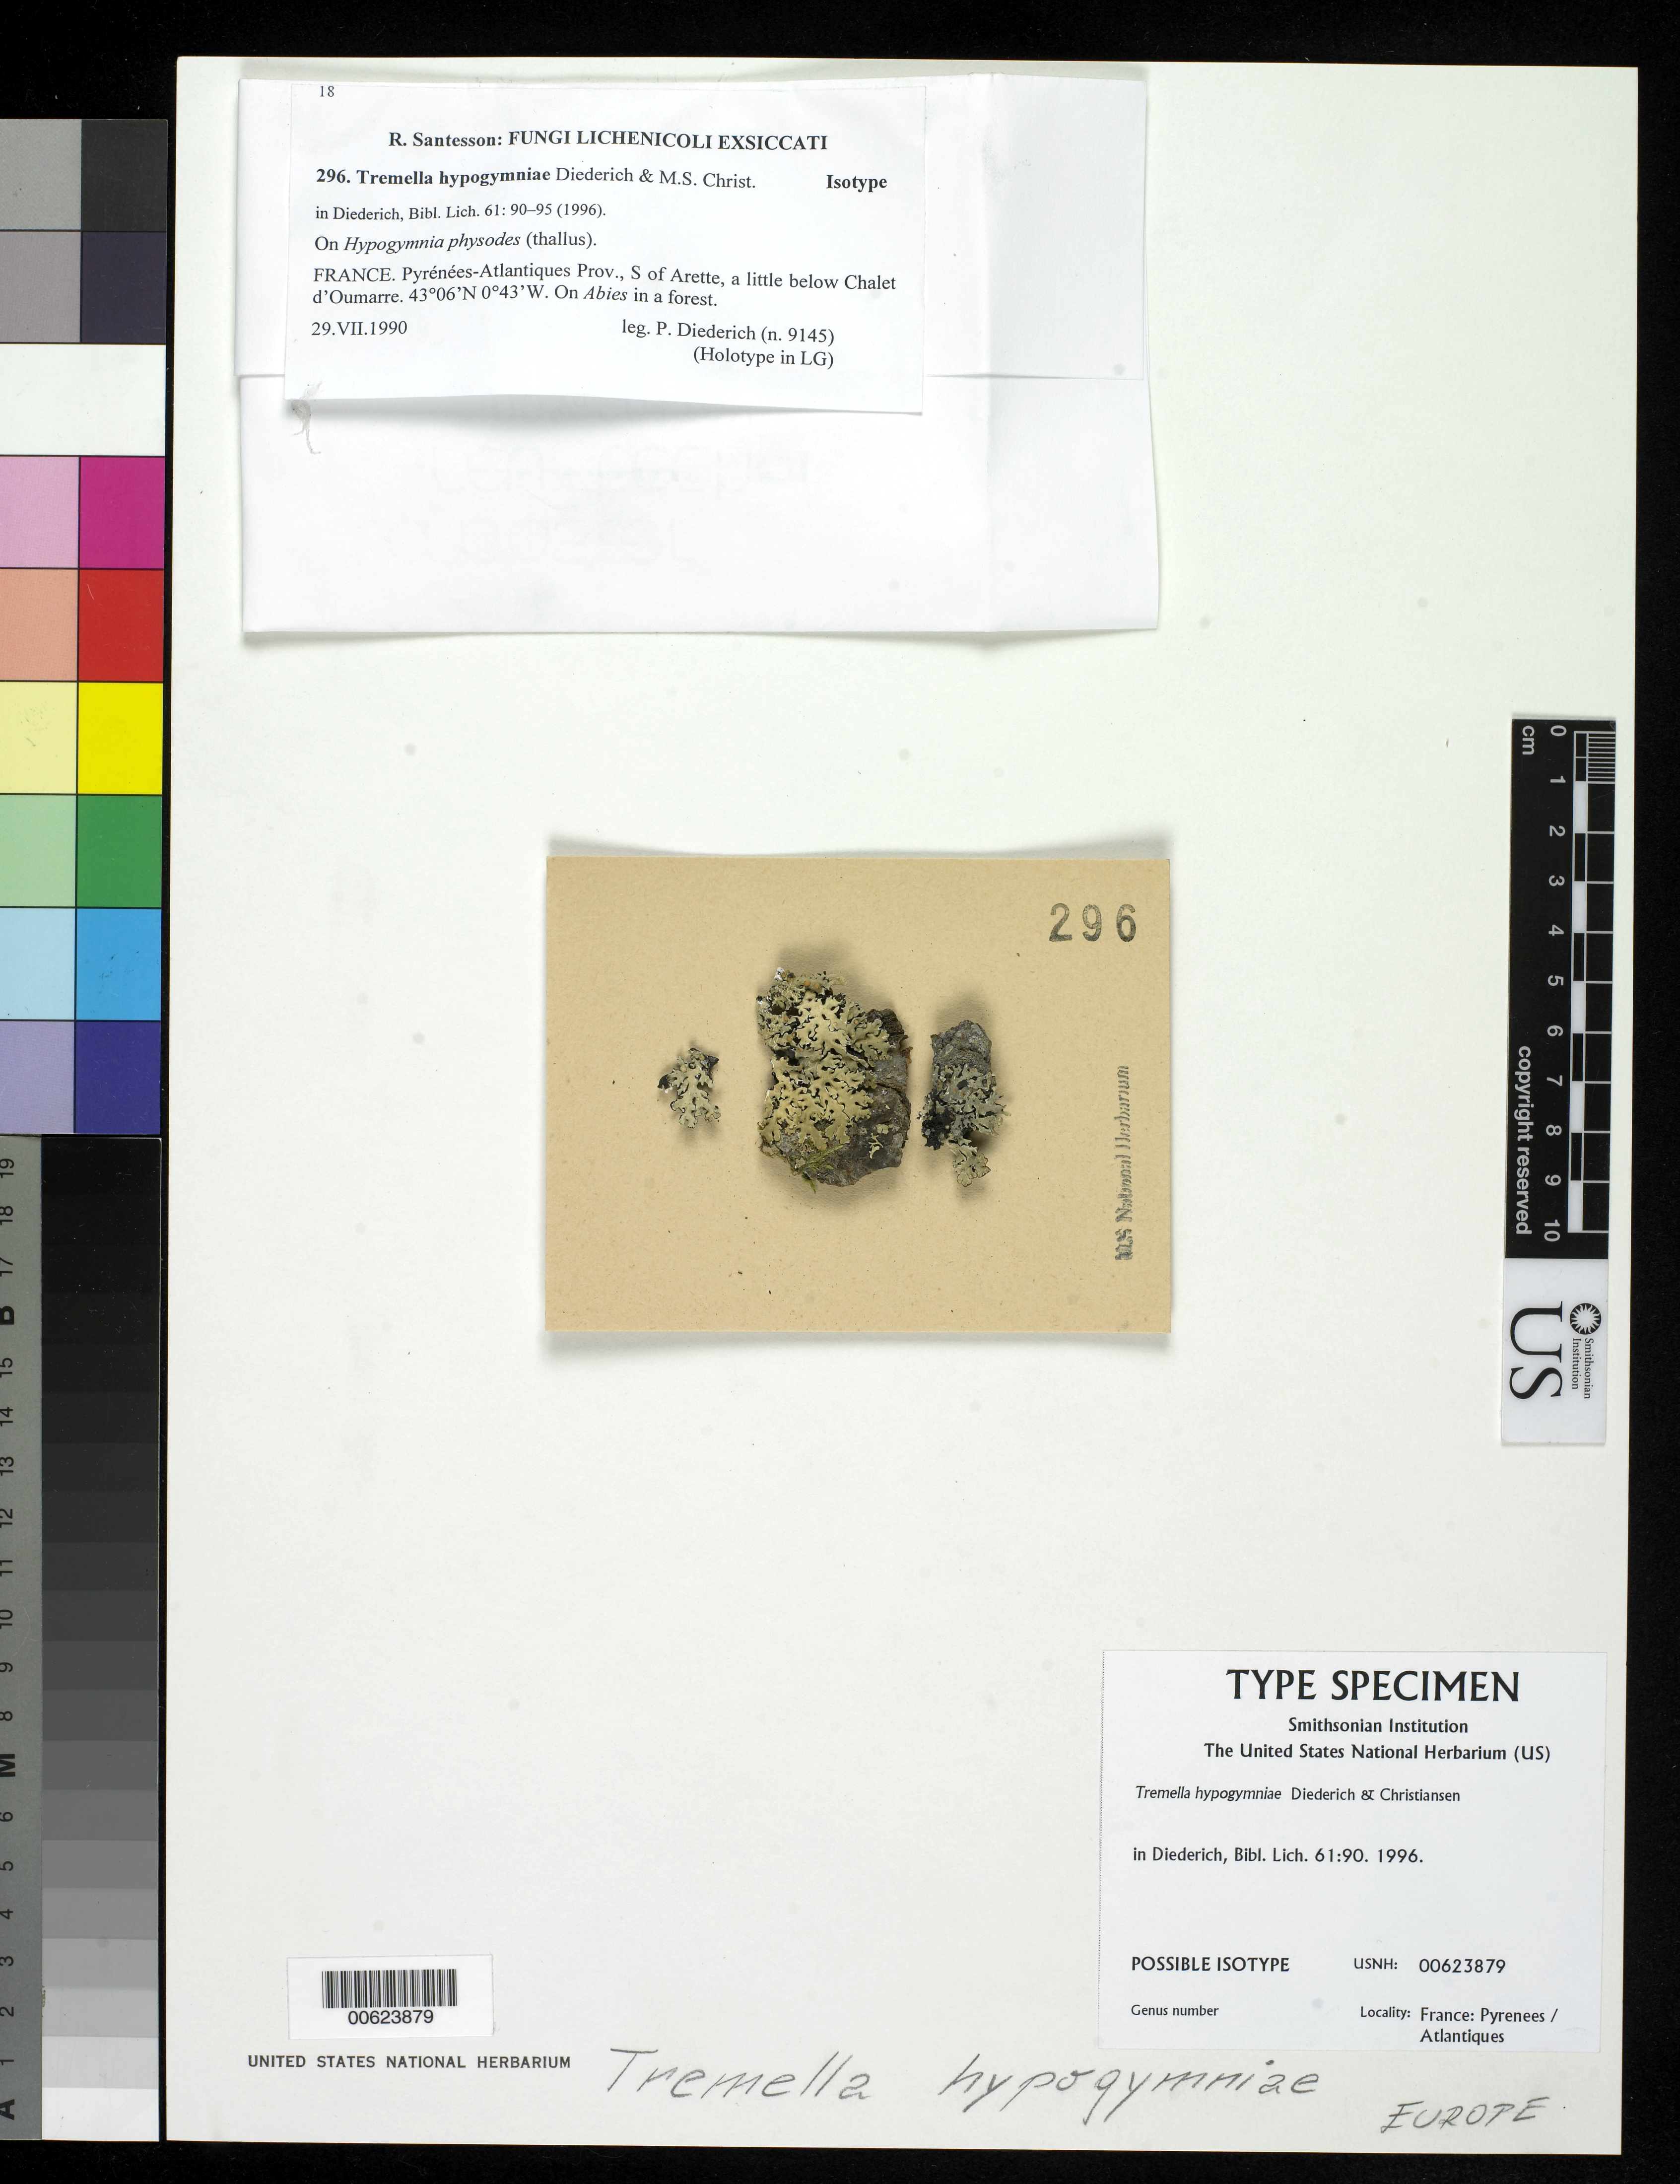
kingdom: Fungi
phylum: Basidiomycota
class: Tremellomycetes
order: Tremellales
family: Tremellaceae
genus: Tremella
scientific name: Tremella hypogymniae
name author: Diederich & Christiansen in Diederich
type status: Possible Isotype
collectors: P. Diederich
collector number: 9145 (Santesson Exs. 296)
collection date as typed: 29 Jul 1990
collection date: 1990-07-29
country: France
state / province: Nouvelle-Aquitaine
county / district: Pyrénées-Atlantiques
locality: S of Arette, a little below Chalet d'Oumarre.